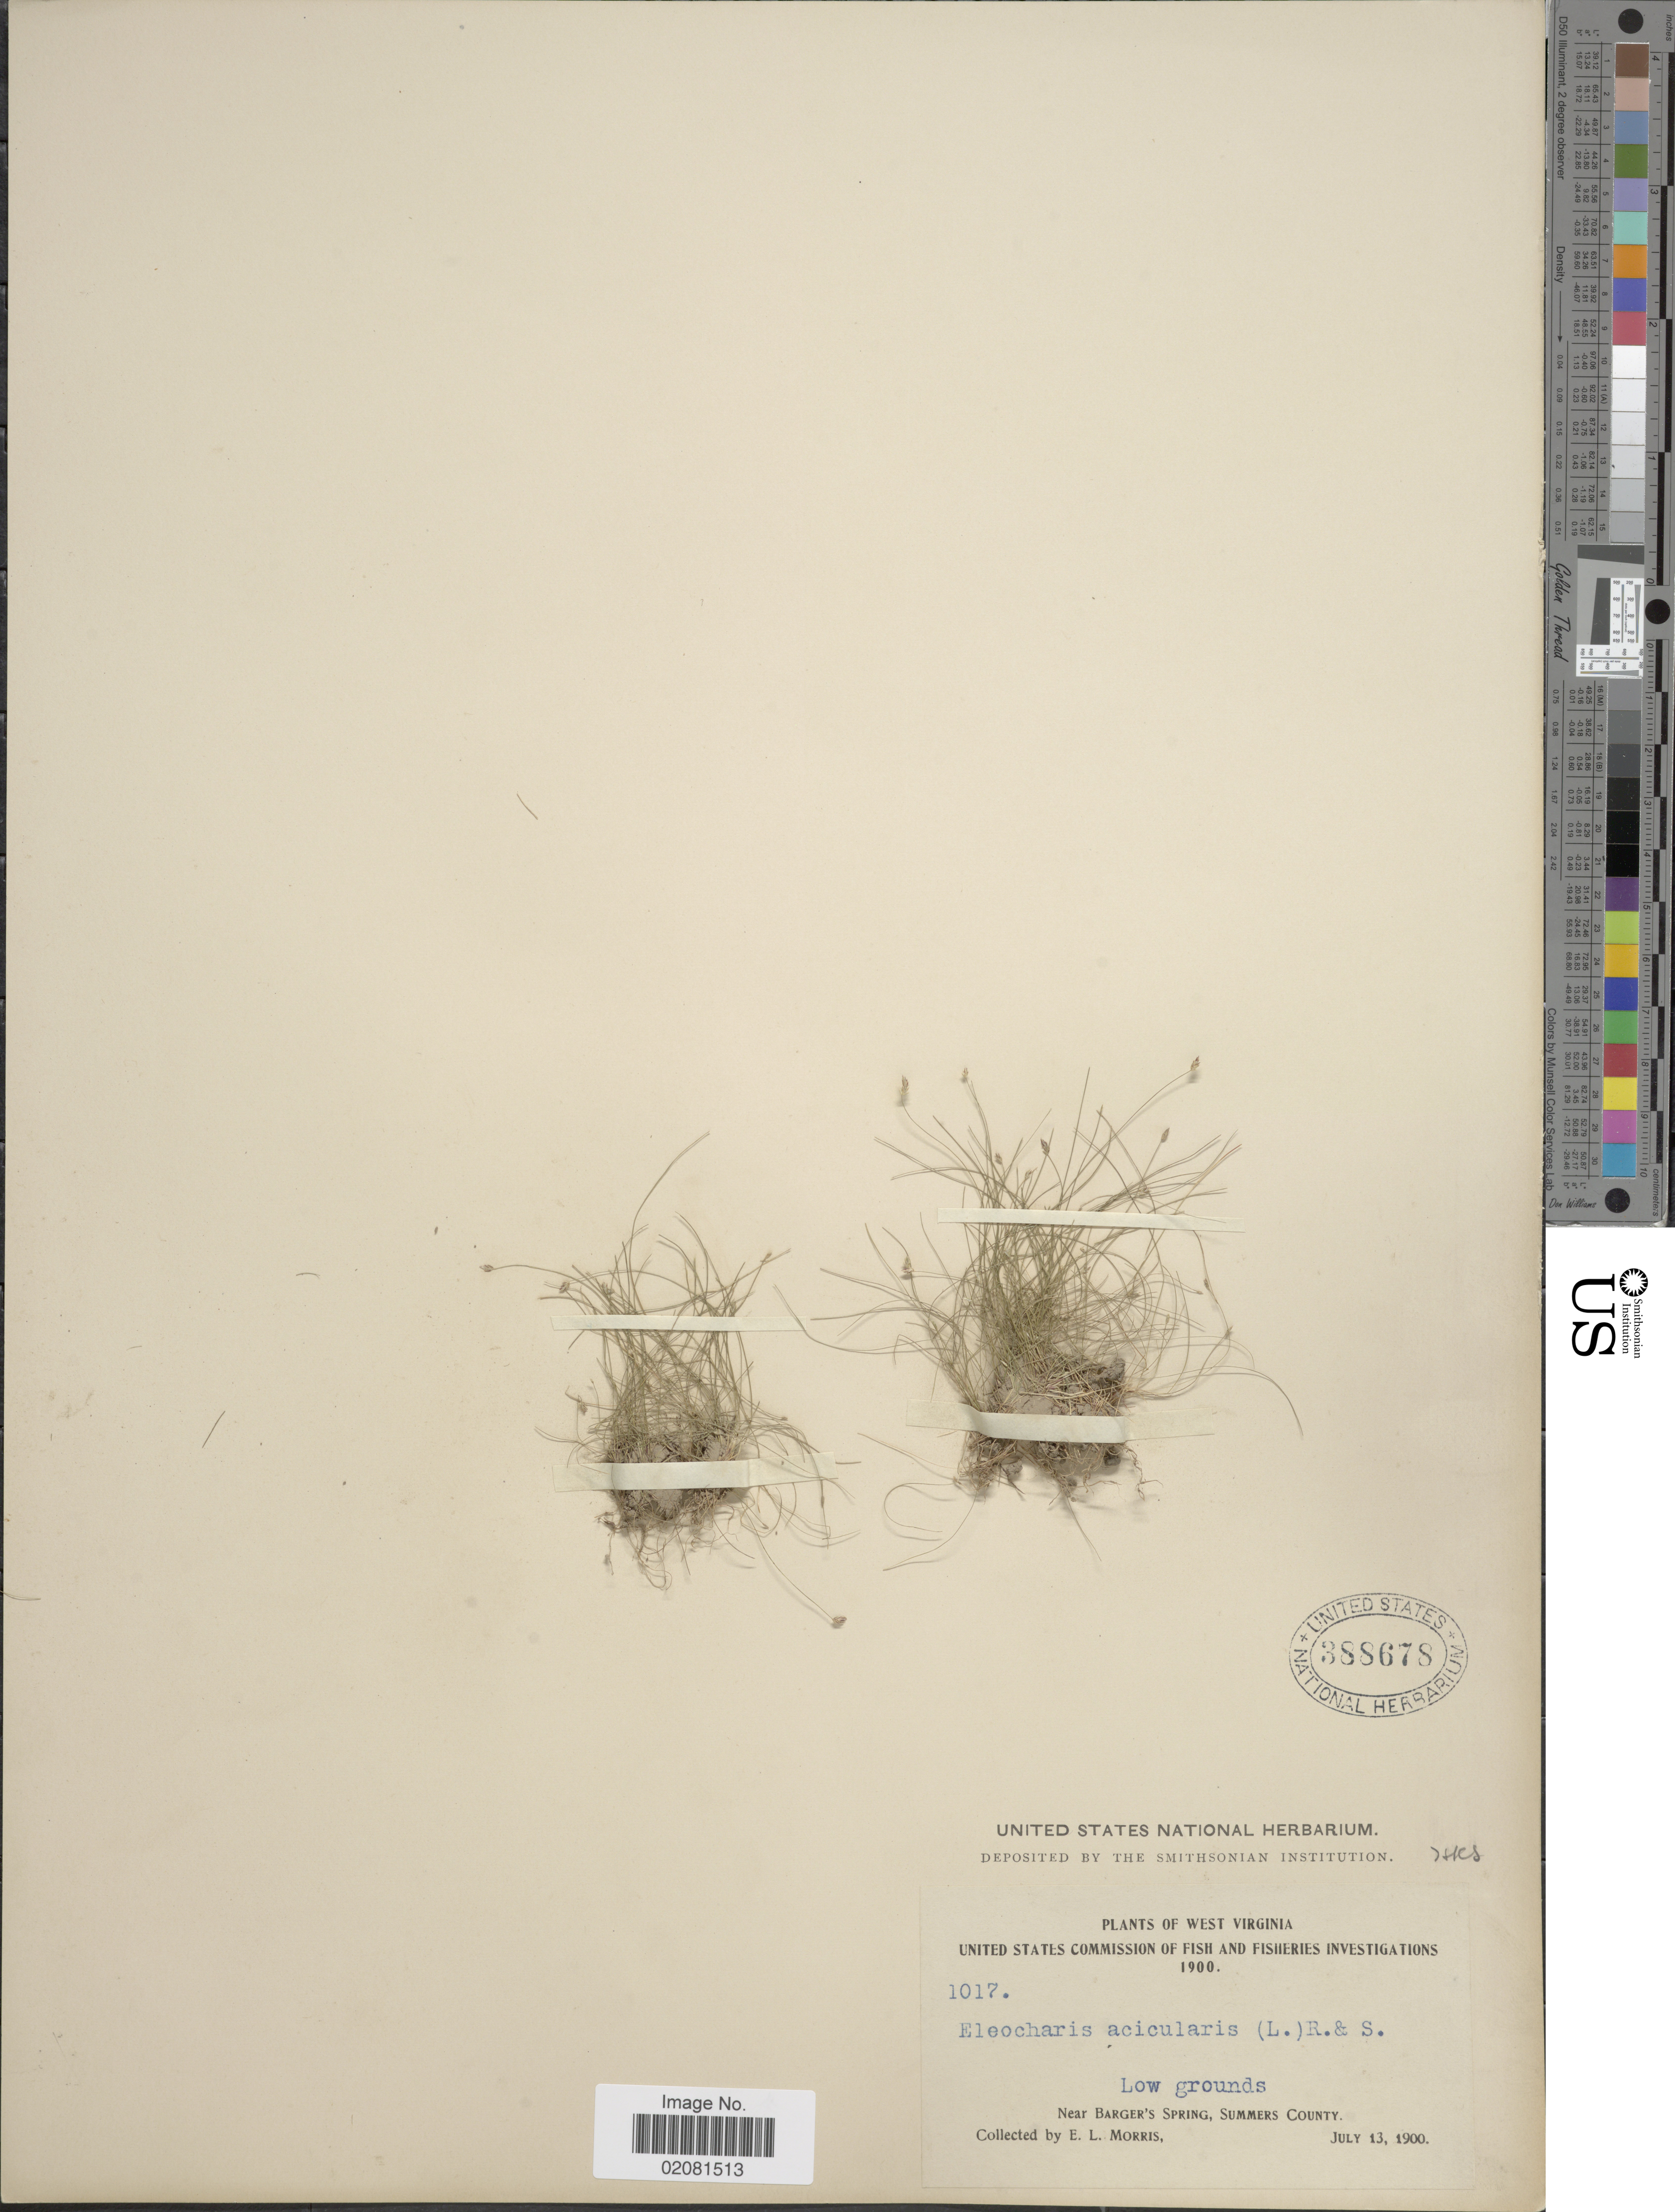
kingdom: Plantae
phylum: Tracheophyta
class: Liliopsida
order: Poales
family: Cyperaceae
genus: Eleocharis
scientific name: Eleocharis acicularis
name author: (L.) Roem. & Schult.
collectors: E. Morris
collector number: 1017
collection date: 1900-07-13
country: United States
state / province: West Virginia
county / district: Summers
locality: Near Barger's Spring, Summers County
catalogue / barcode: US 388678